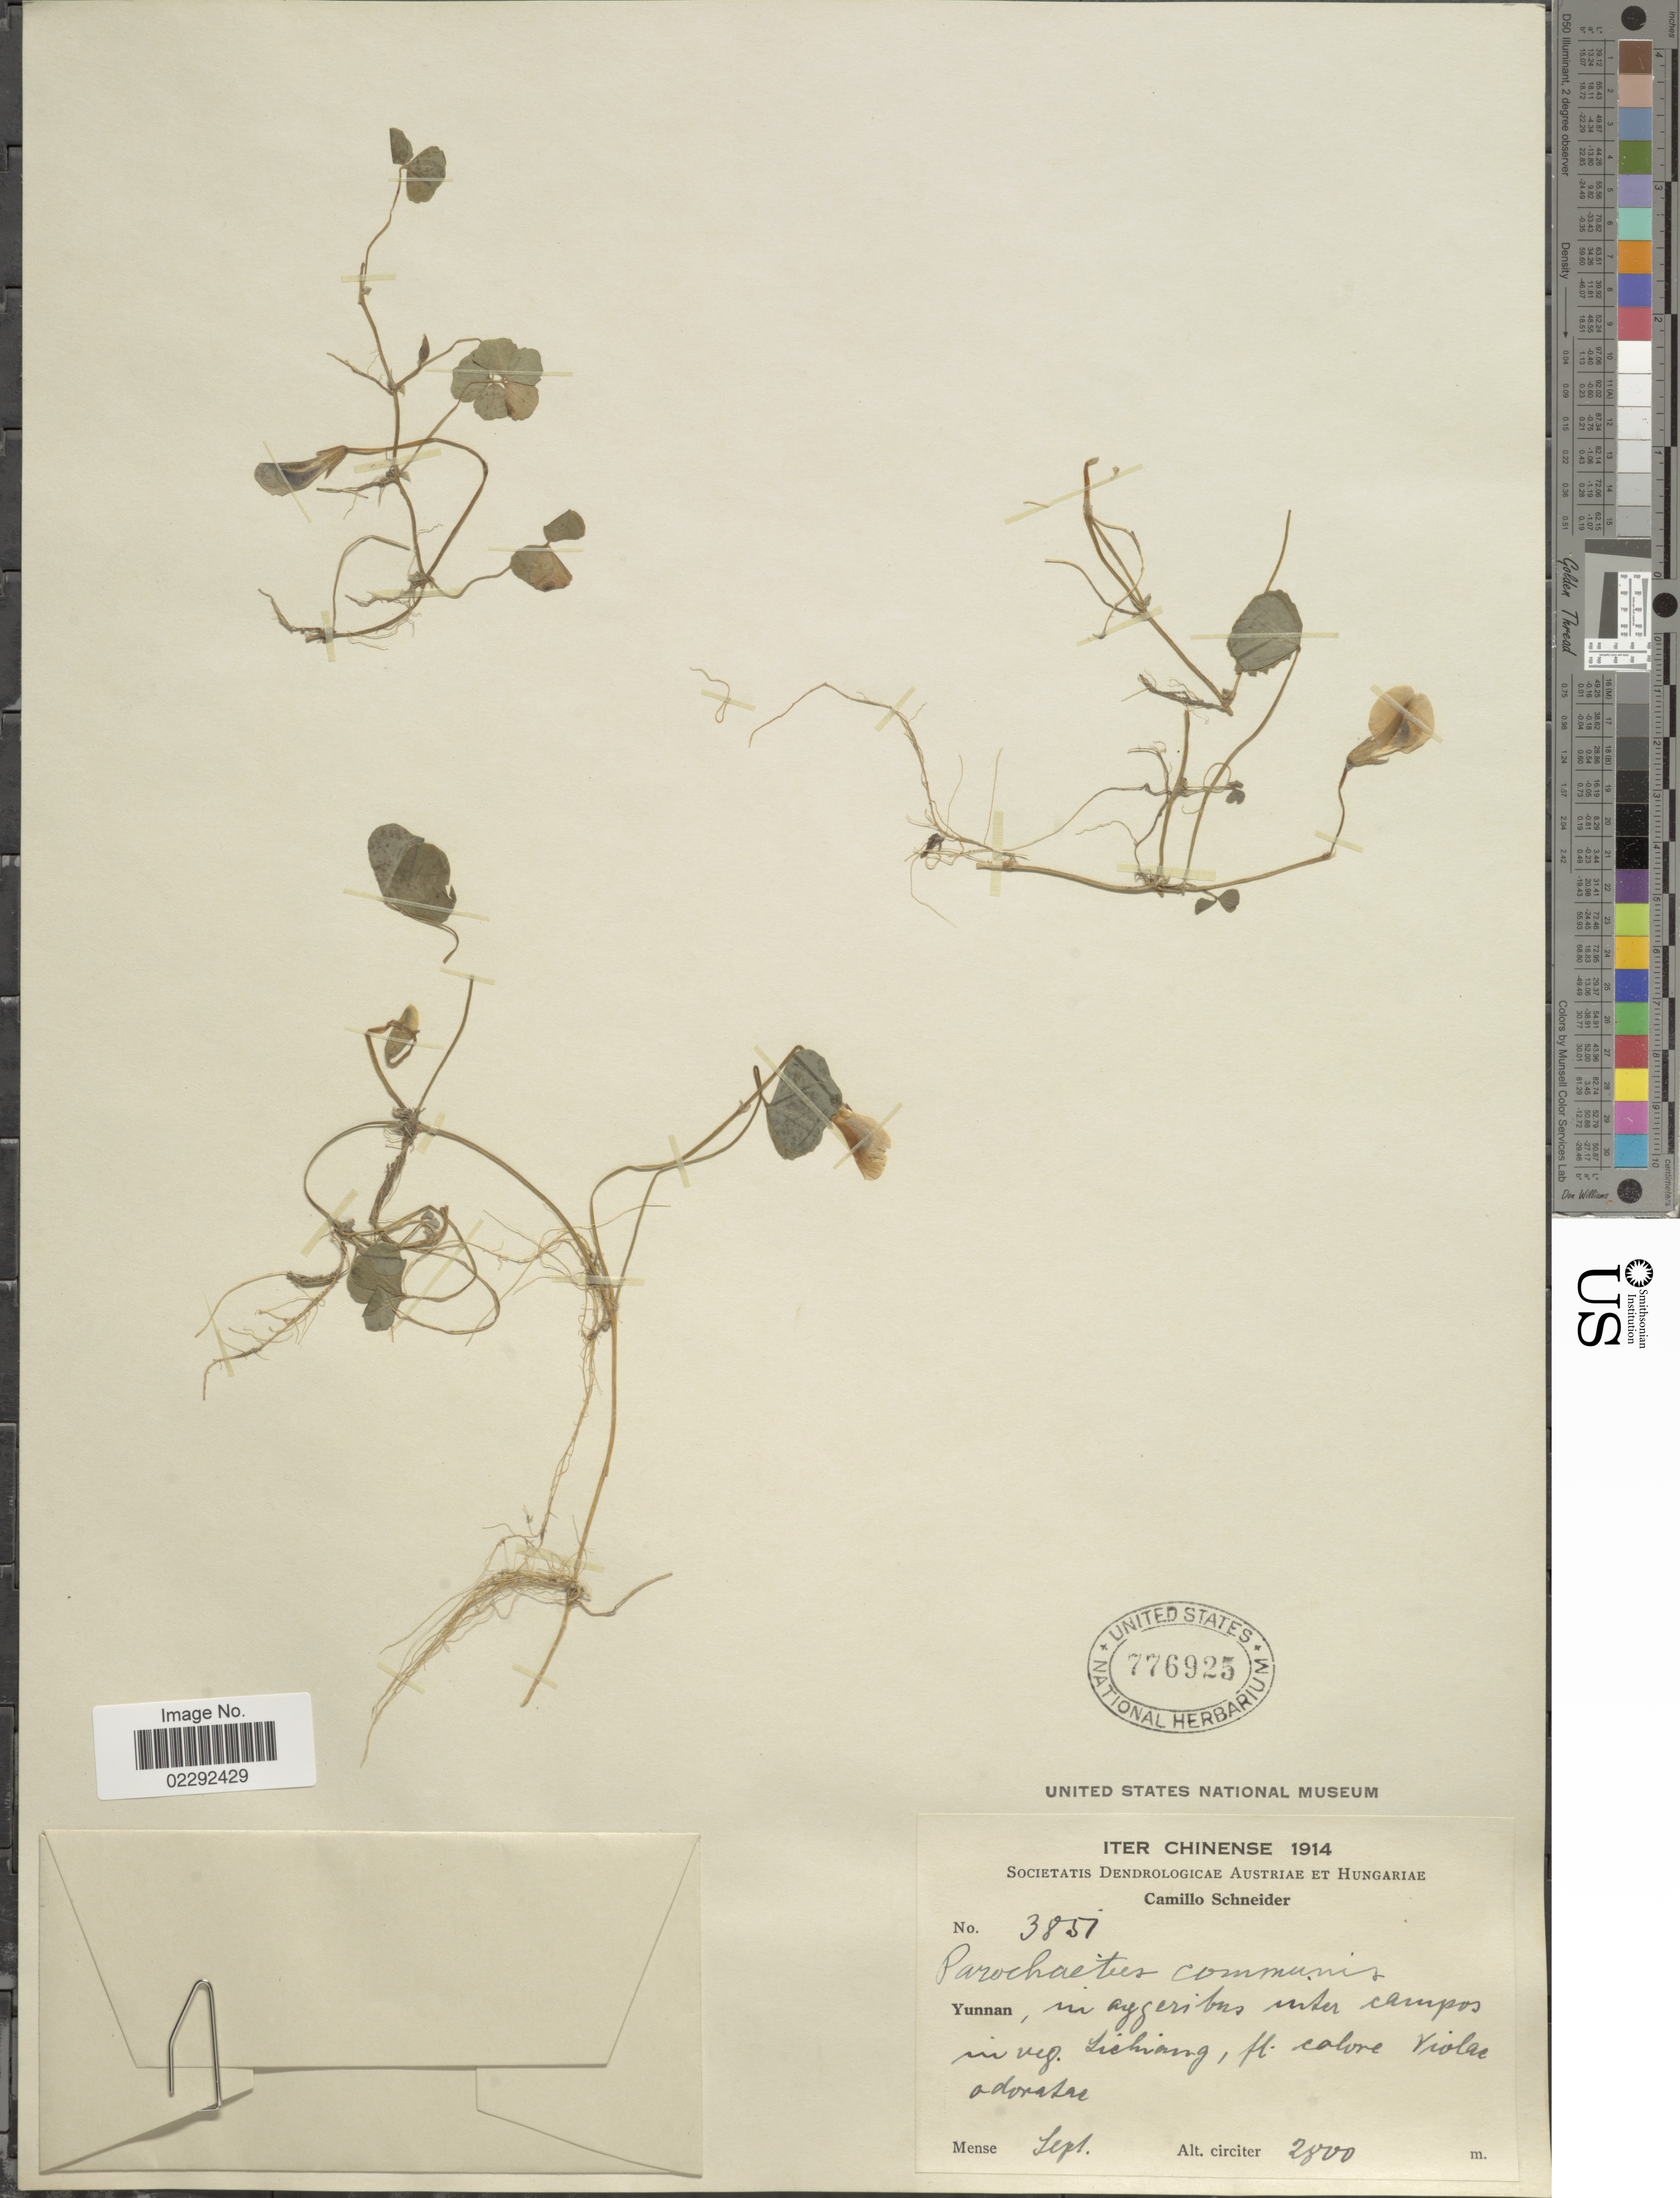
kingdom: Plantae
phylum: Tracheophyta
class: Magnoliopsida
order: Fabales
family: Fabaceae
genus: Parochetus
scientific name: Parochetus communis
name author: Buch.-Ham. ex D. Don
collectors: C. K. Schneider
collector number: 3851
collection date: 1914-09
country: China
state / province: Yunnan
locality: Reg. Lichiang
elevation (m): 2800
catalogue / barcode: US 776925